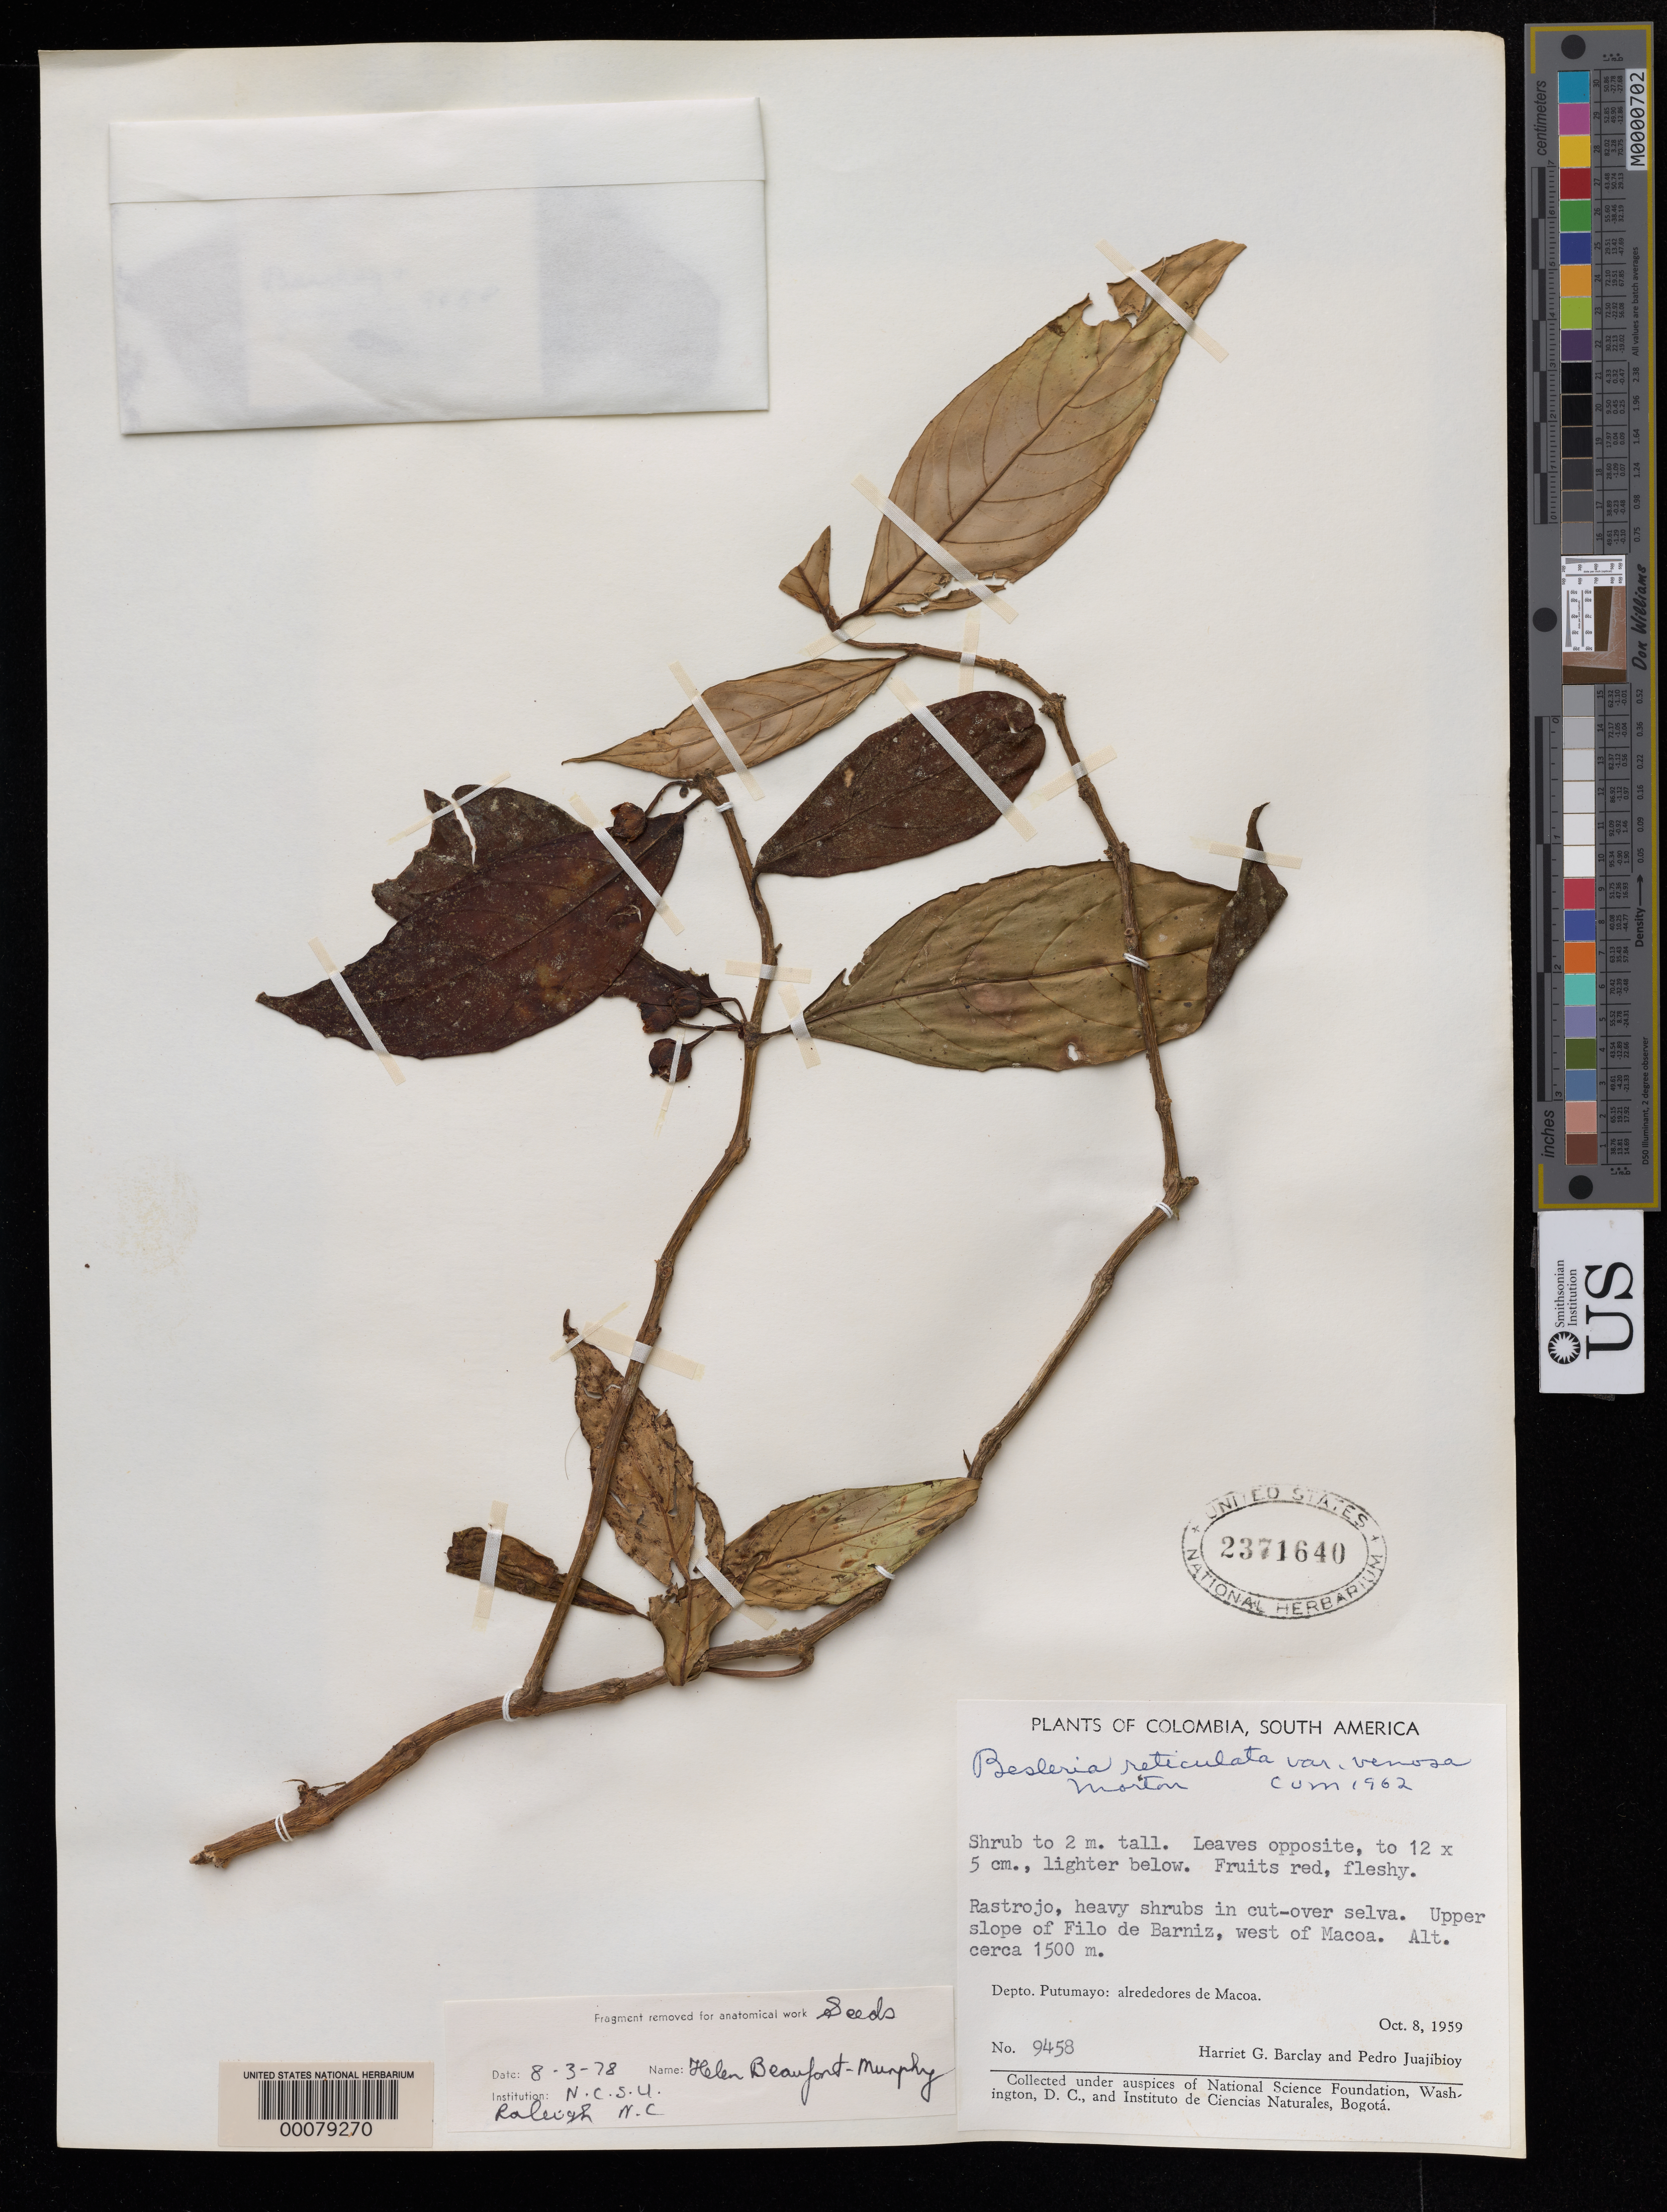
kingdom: Plantae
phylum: Tracheophyta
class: Magnoliopsida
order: Lamiales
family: Gesneriaceae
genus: Besleria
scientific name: Besleria reticulata var. reticulata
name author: Fritsch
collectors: H. G. Barclay & P. Juajibioy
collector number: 9458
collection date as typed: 08 Oct 1959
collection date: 1959-10-08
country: Colombia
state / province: Putumayo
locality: Around Macoa, upper slope of filo de Barniz, W of Macoa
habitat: Rastrojo, heavy shrubs in cut-over selva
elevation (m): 1500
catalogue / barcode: US 2371640